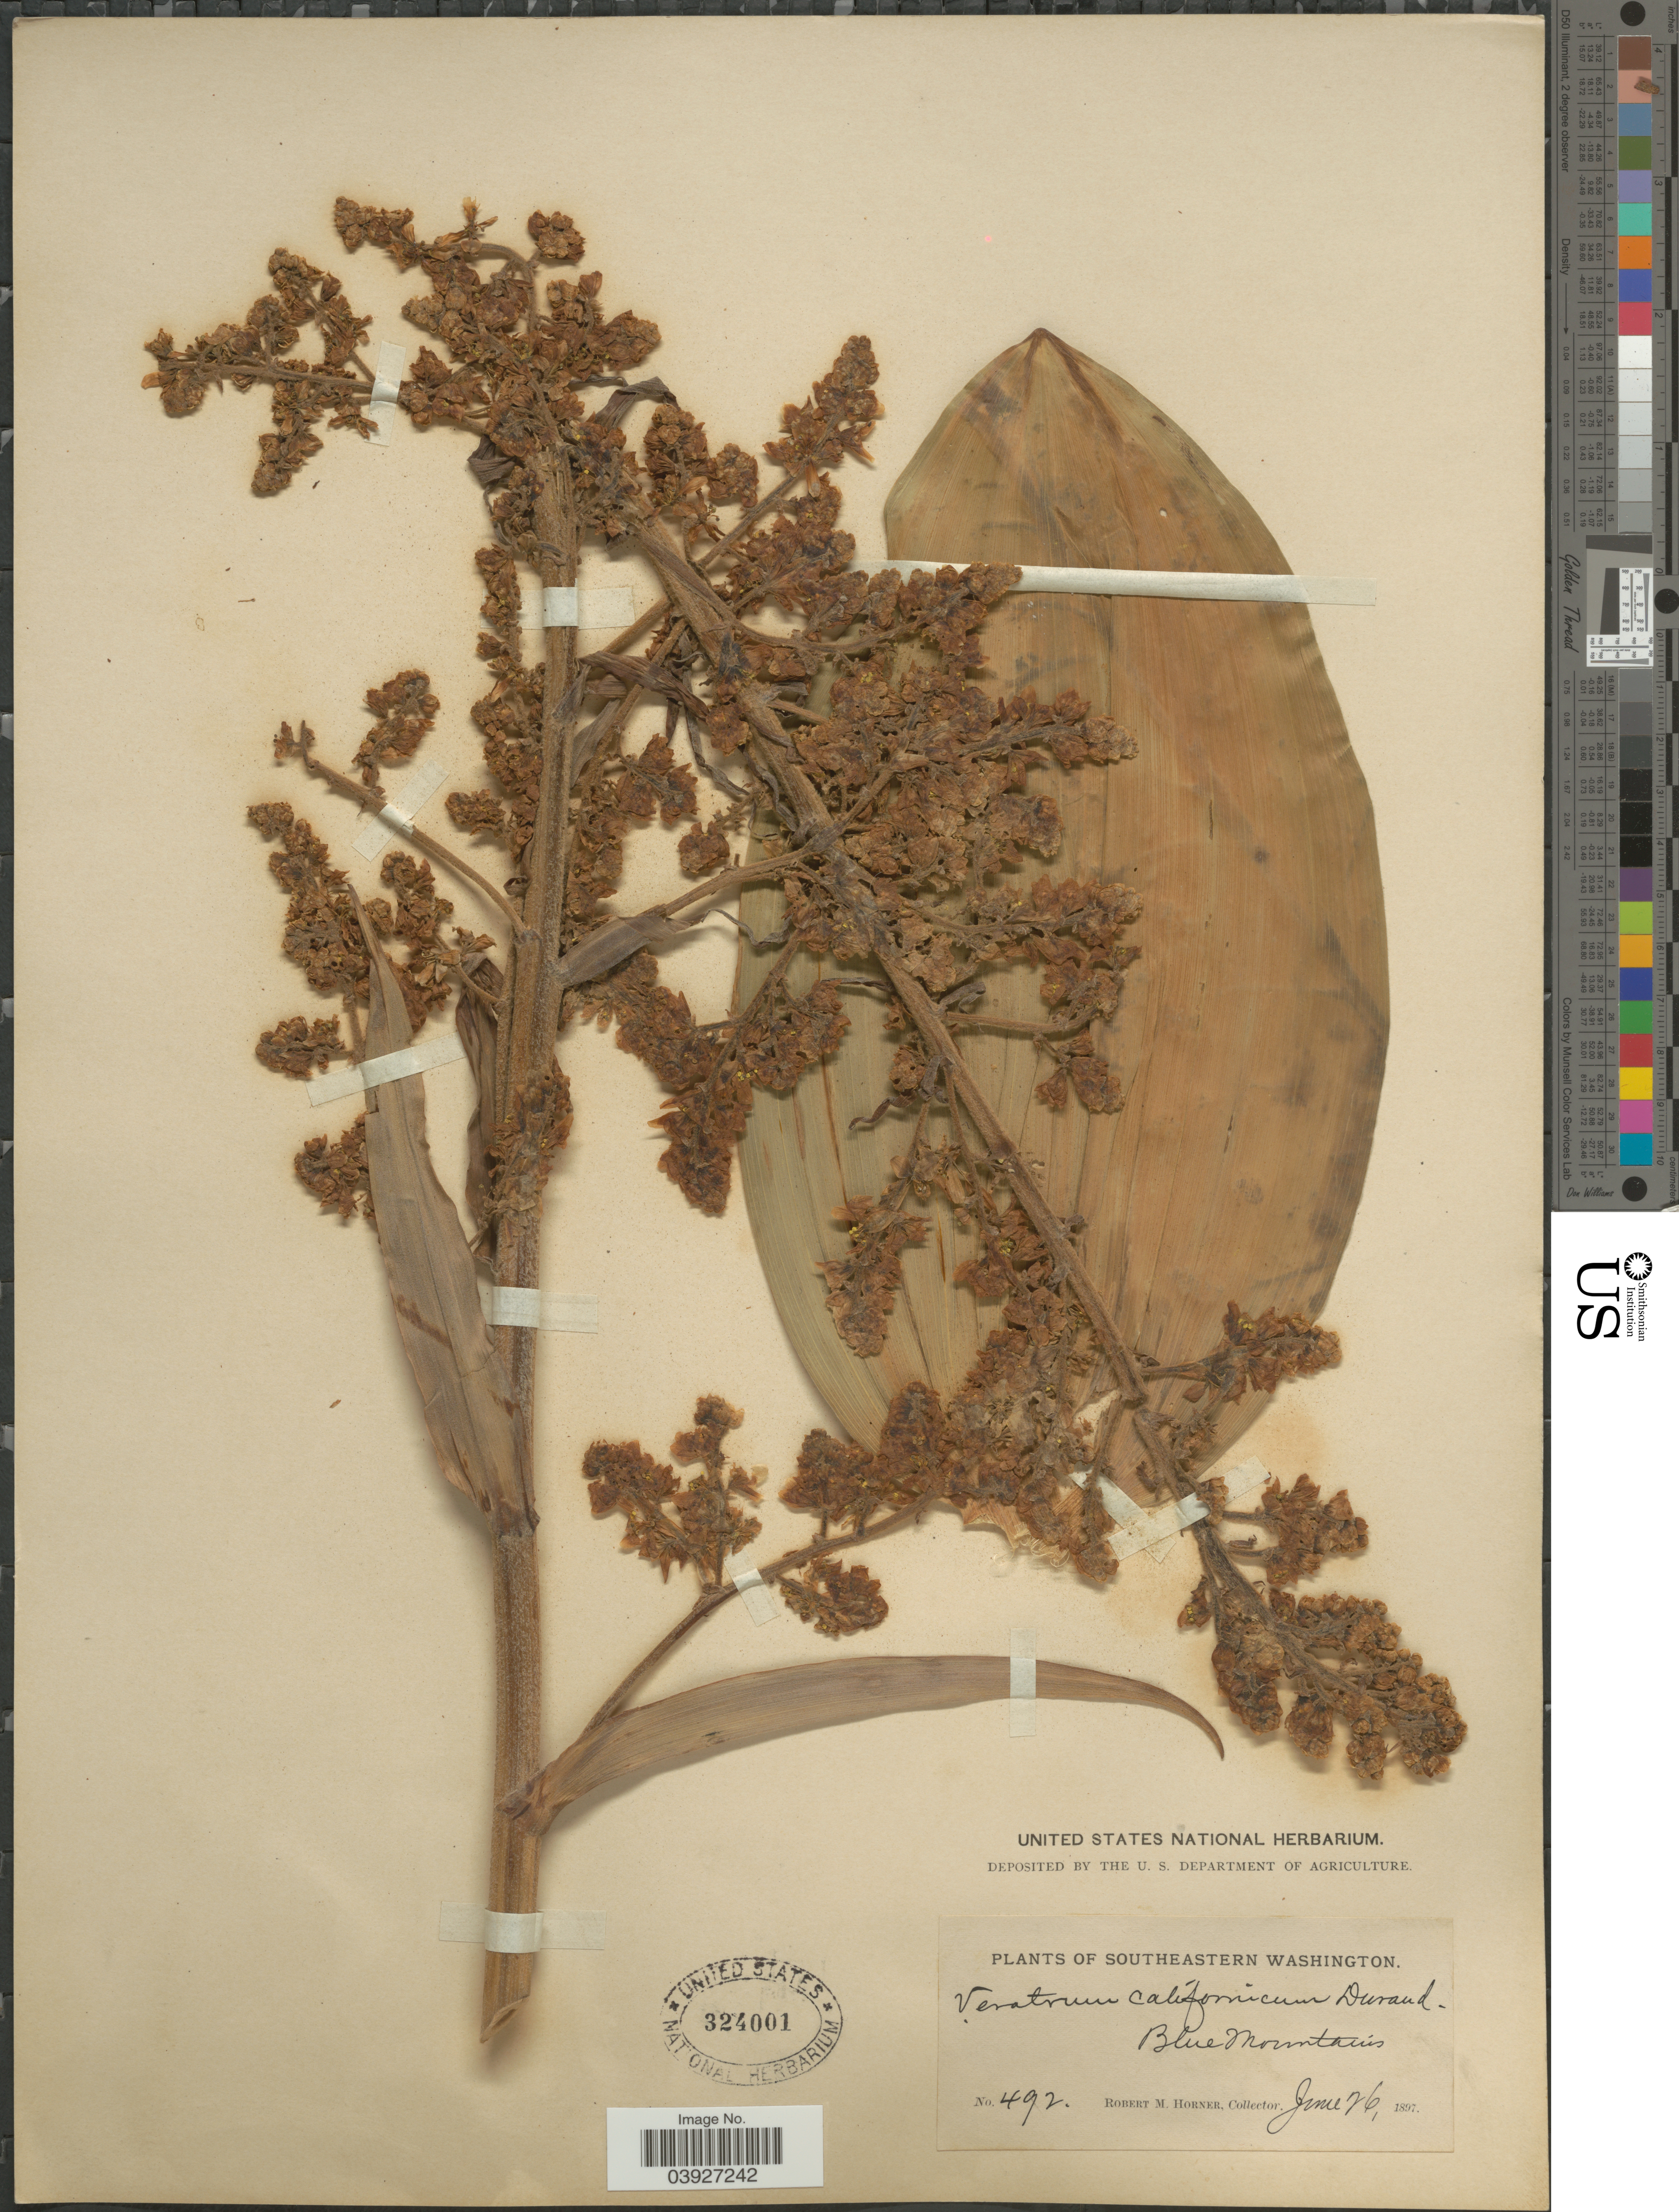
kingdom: Plantae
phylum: Tracheophyta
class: Liliopsida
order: Liliales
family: Melanthiaceae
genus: Veratrum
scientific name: Veratrum californicum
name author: Durand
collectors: R. Horner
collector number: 492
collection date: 1897-06-26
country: United States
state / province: Washington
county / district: Clallam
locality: Southeastern Washington. Blue Mountains.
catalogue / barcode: US 324001